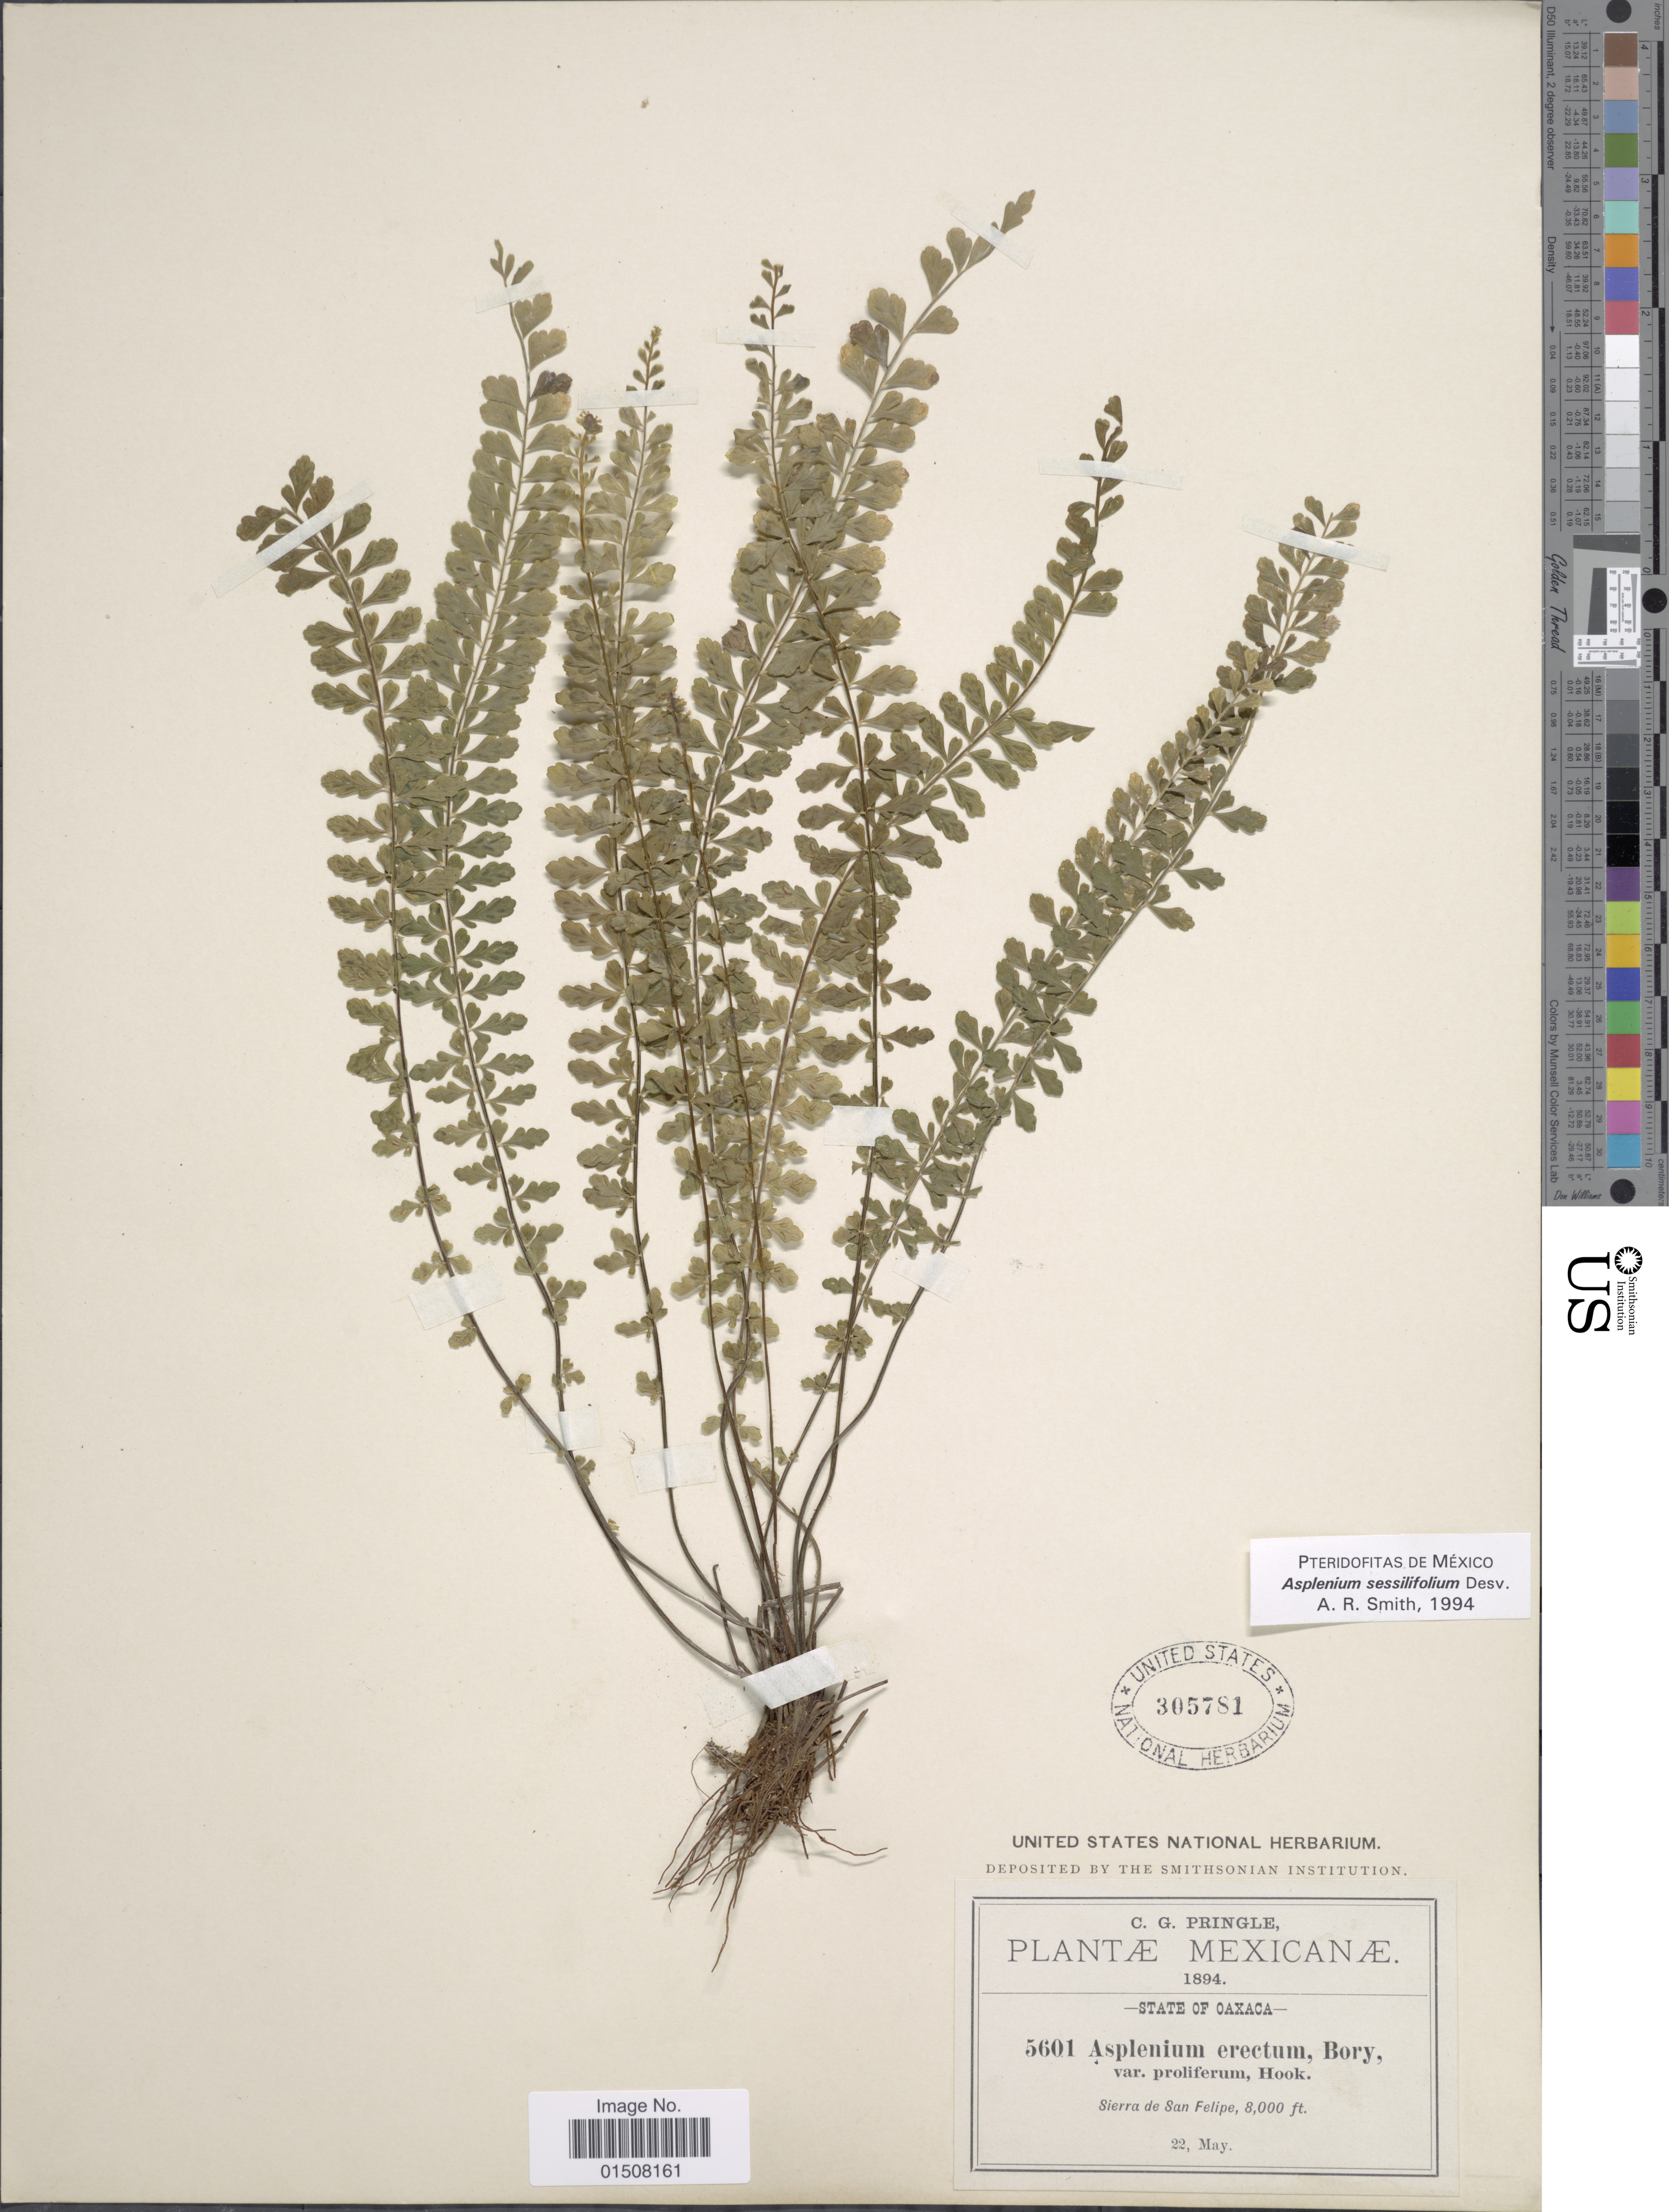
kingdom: Plantae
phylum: Tracheophyta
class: Polypodiopsida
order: Polypodiales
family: Aspleniaceae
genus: Asplenium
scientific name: Asplenium sessilifolium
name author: Desv.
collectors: C. G. Pringle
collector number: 5601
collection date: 1894-05-22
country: Mexico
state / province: Oaxaca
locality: Siera de San Felipe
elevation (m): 2438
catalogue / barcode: US 305781